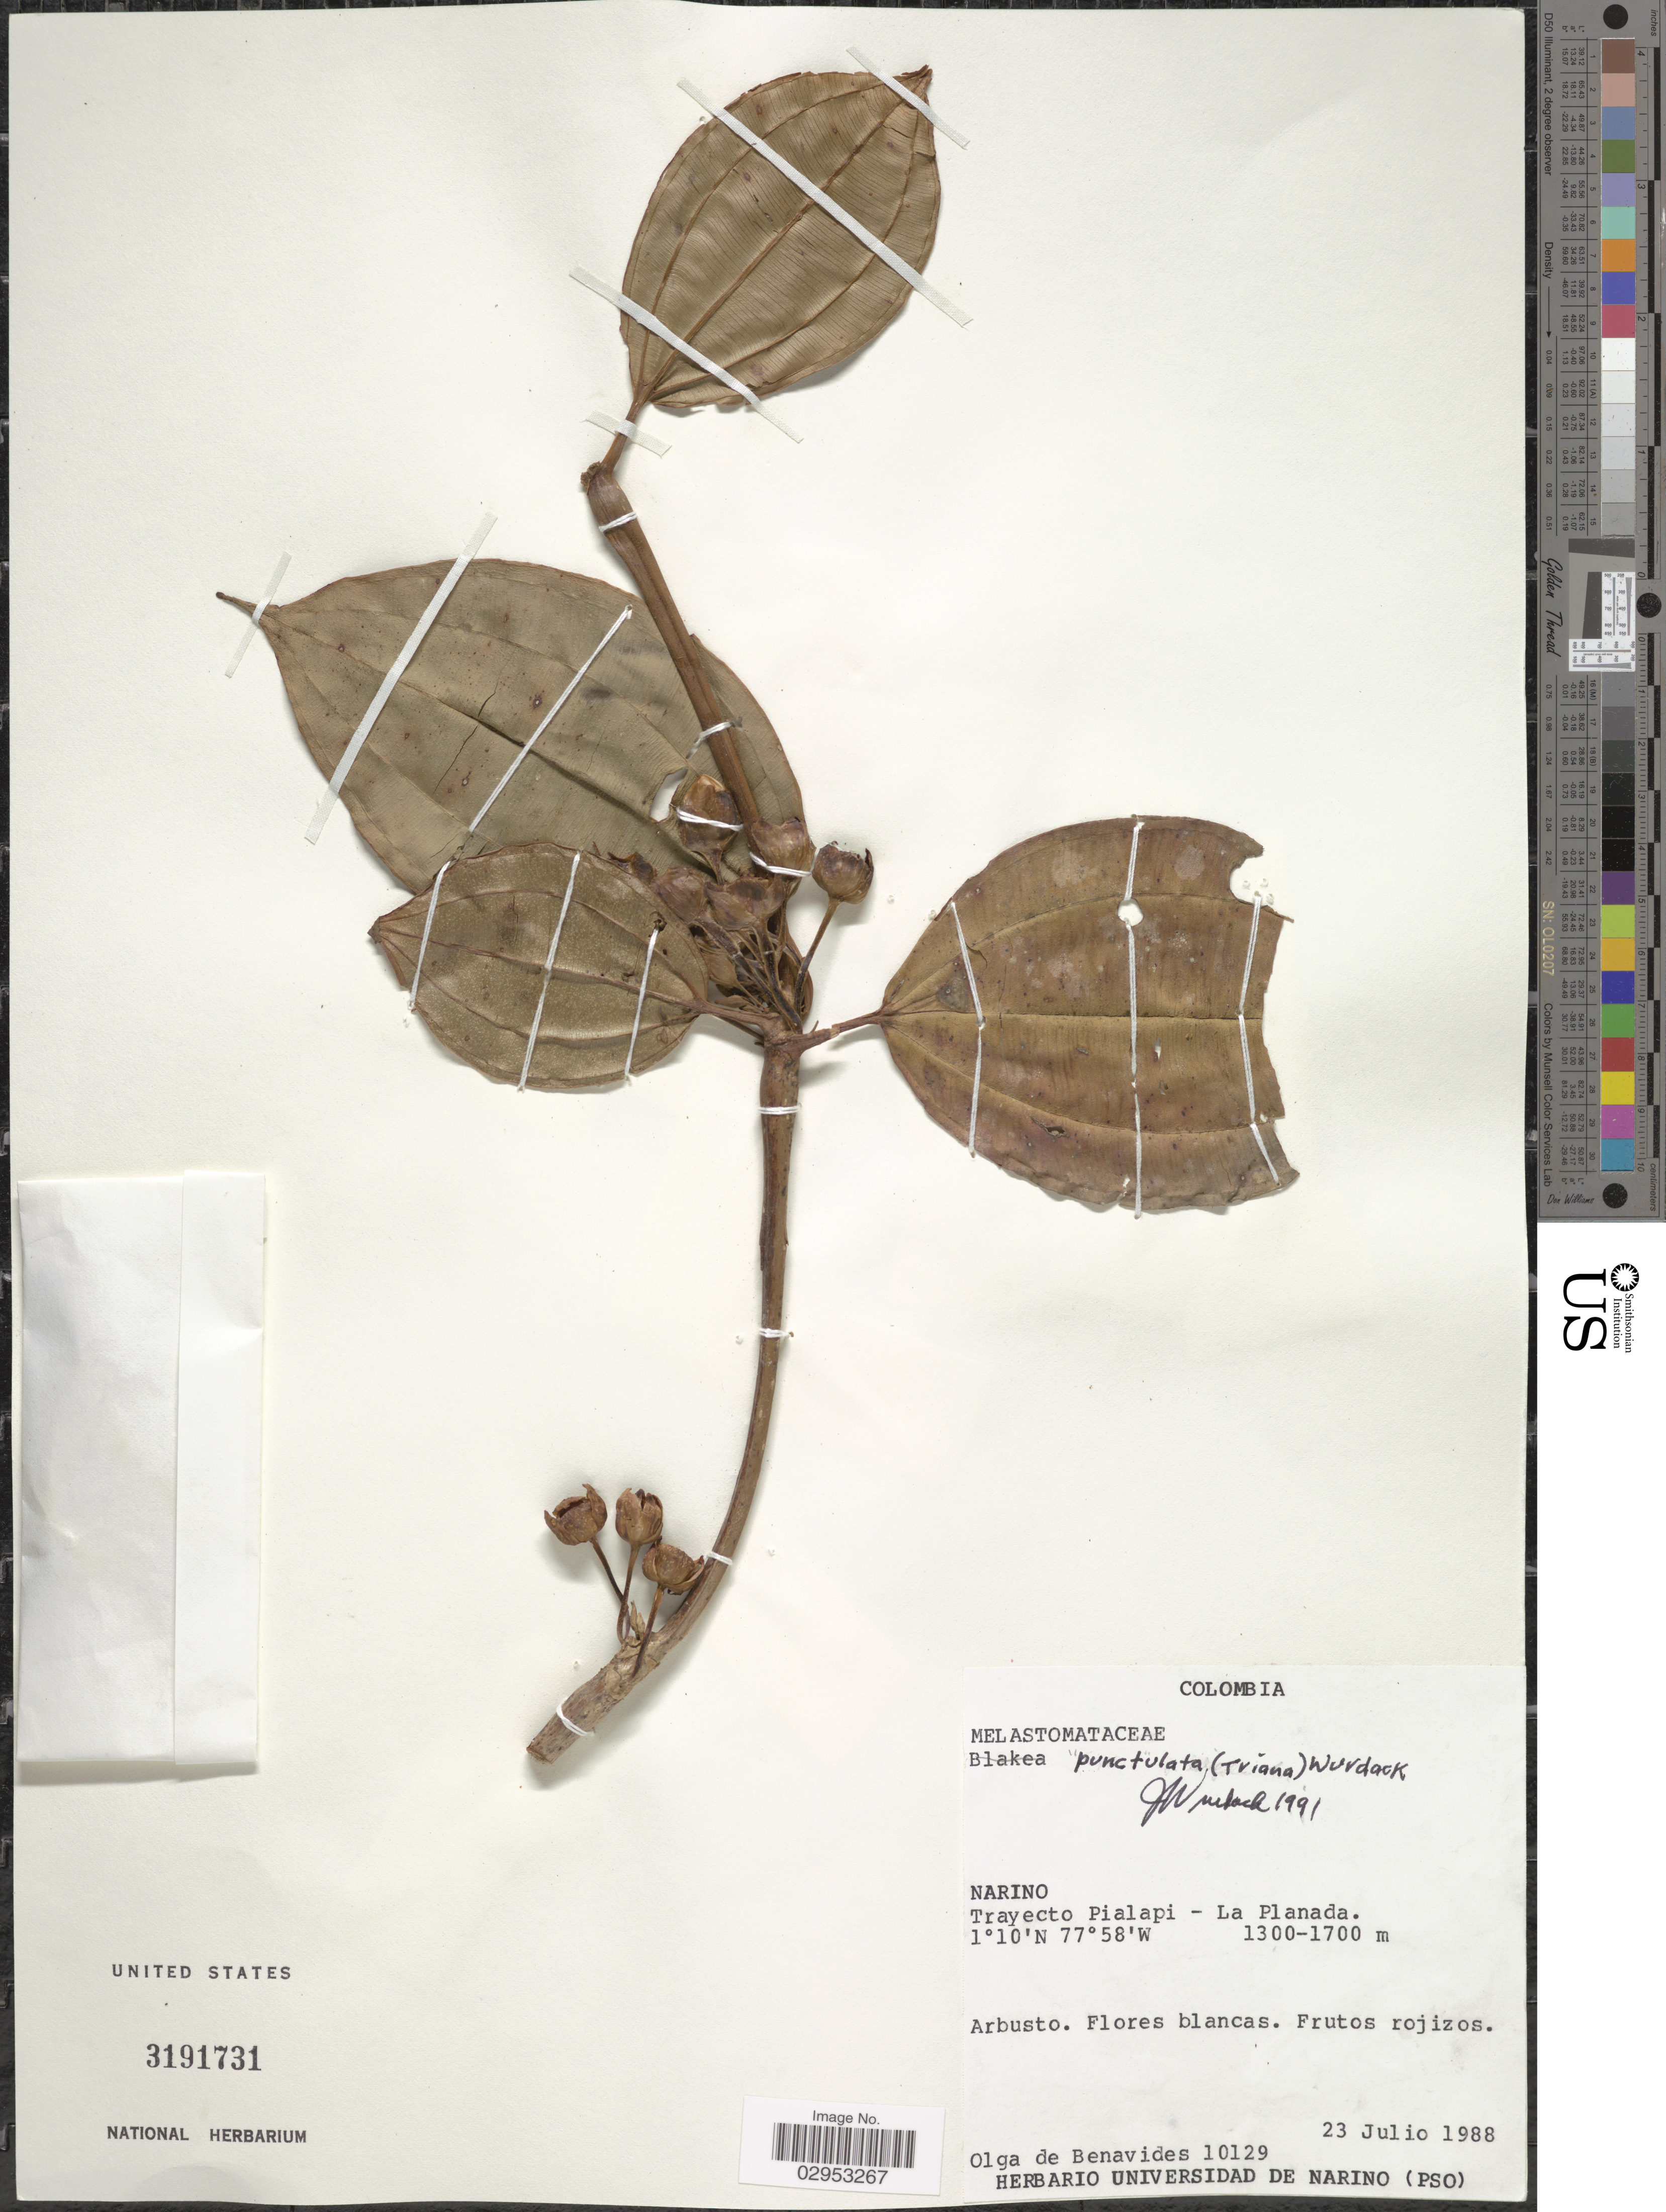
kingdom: Plantae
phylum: Tracheophyta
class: Magnoliopsida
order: Myrtales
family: Melastomataceae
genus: Blakea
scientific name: Blakea punctulata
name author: (Triana) Wurdack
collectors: Olga S. de Benavides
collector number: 10129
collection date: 1988-07-23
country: Colombia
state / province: Nariño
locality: Trayecto Pialapi - La Planada.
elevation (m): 1300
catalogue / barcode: US 3191731